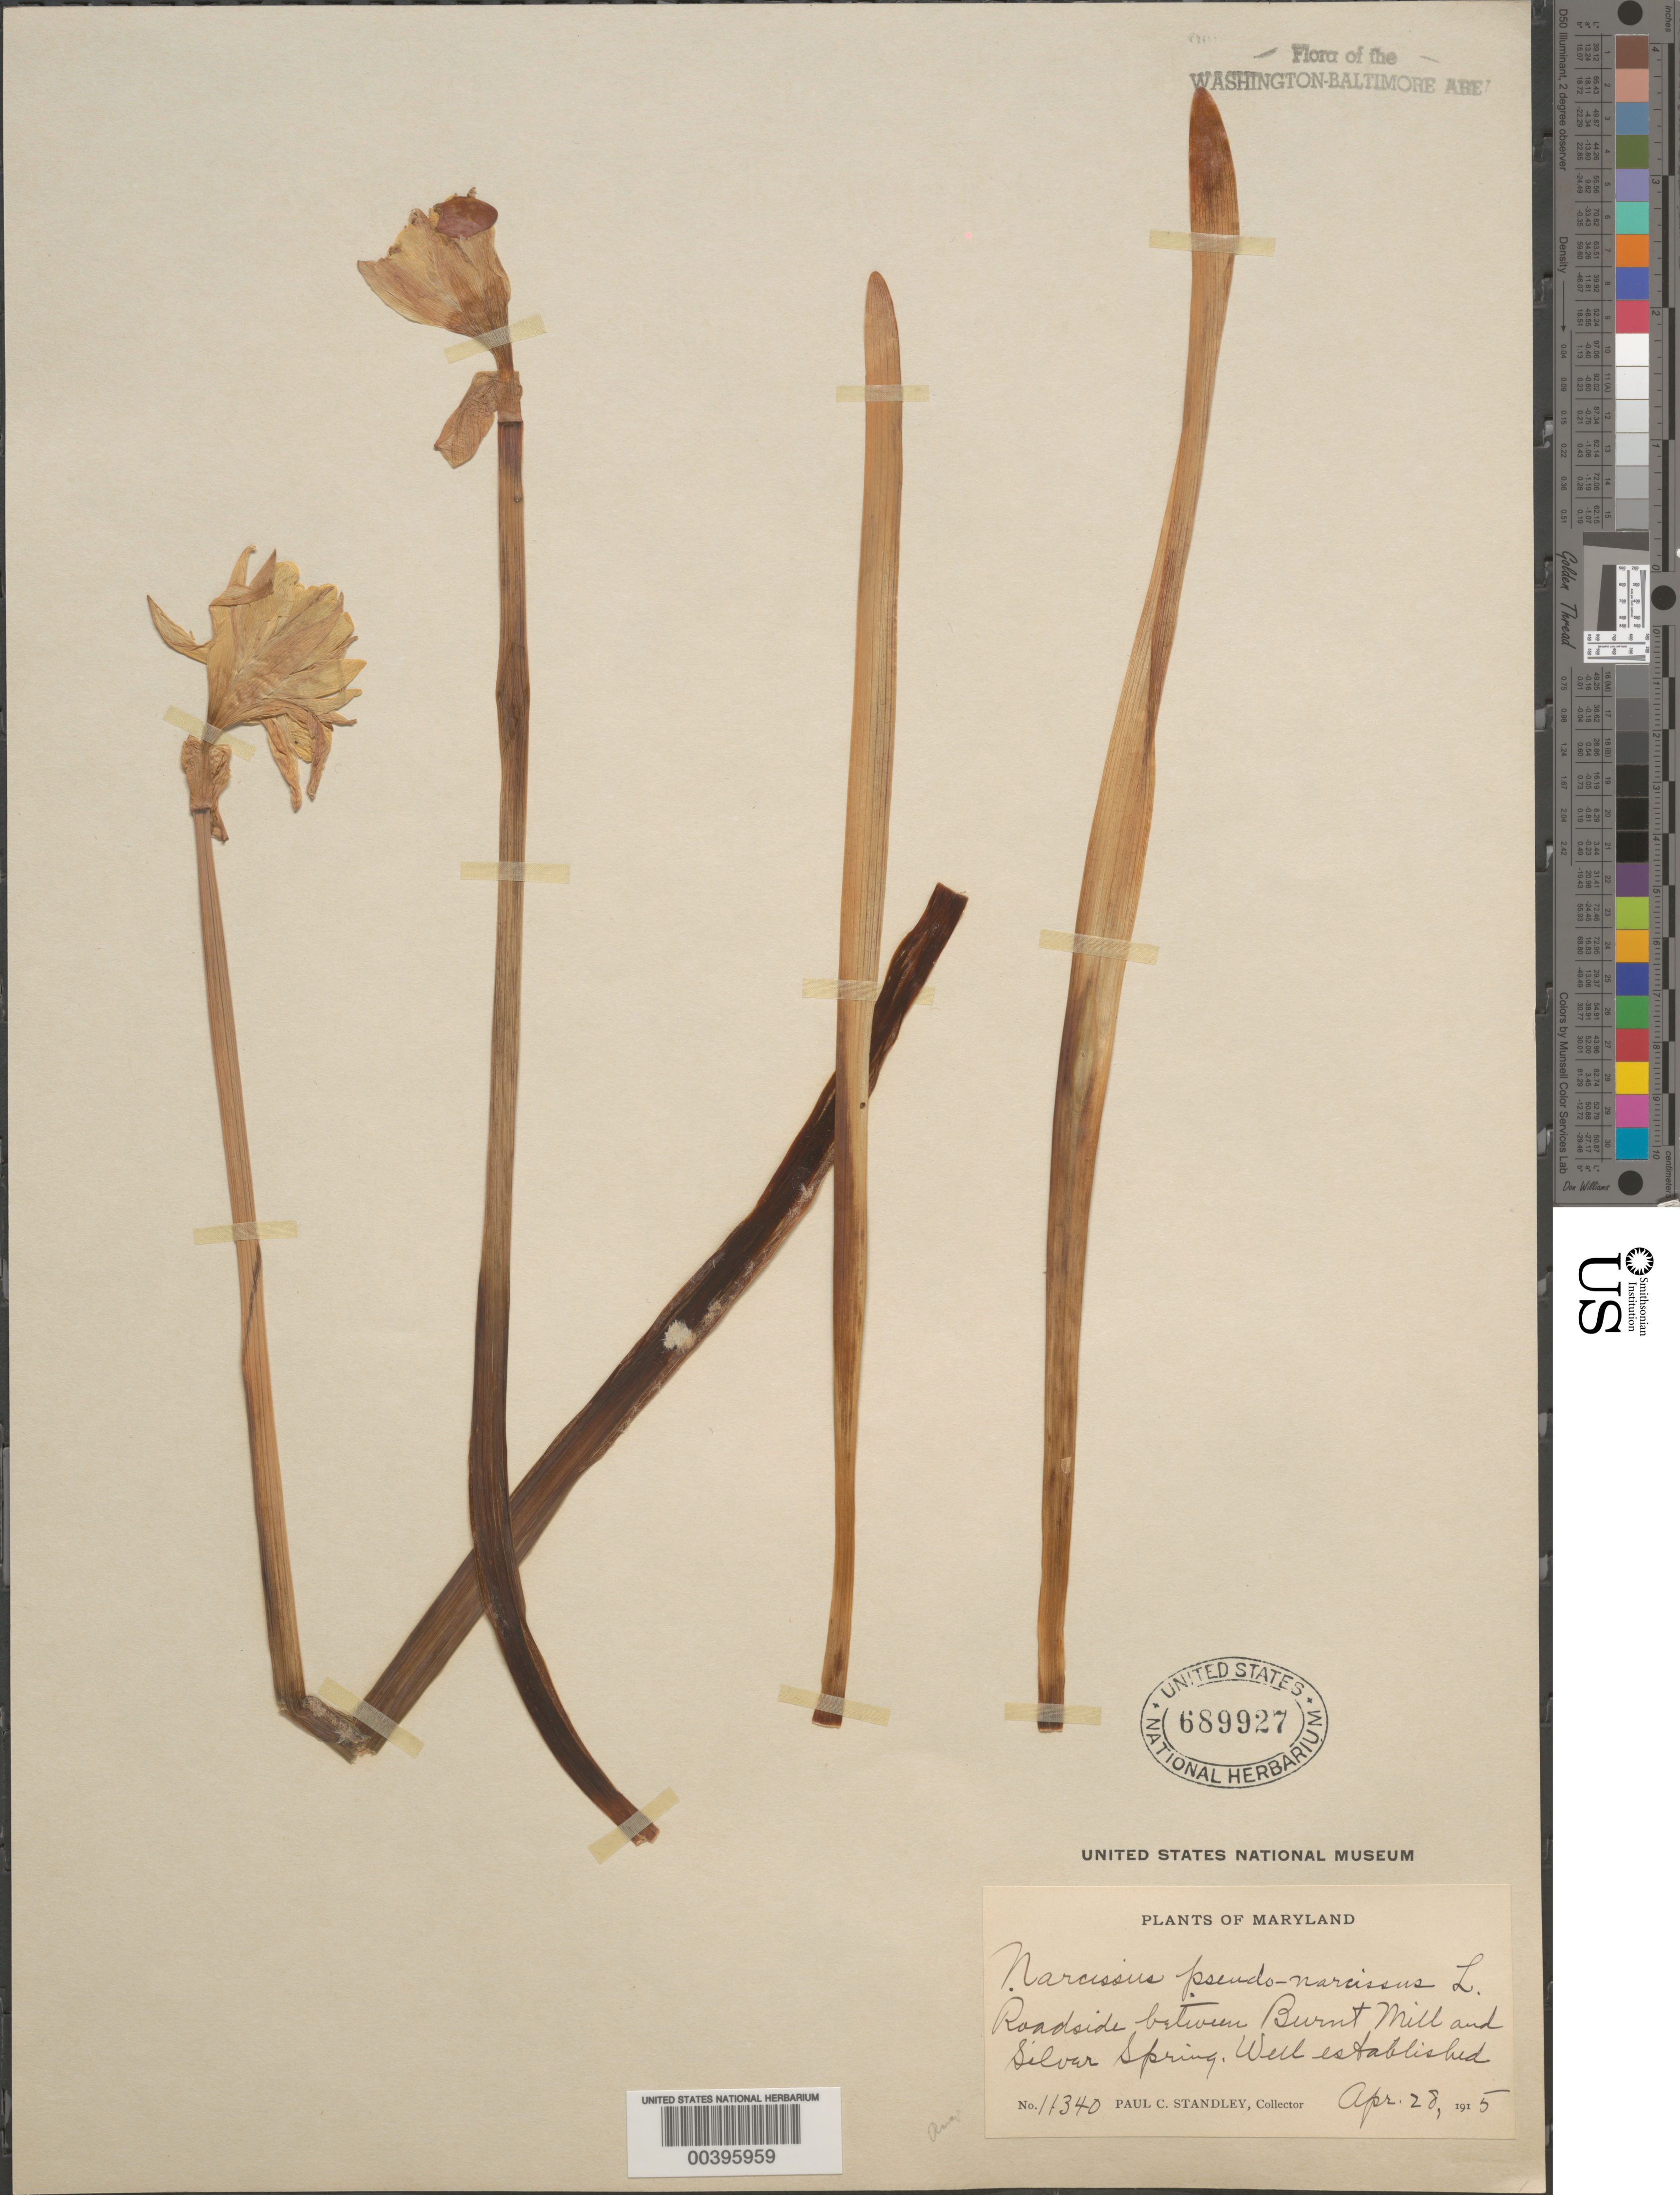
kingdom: Plantae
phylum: Tracheophyta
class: Liliopsida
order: Asparagales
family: Amaryllidaceae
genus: Narcissus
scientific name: Narcissus pseudonarcissus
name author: L.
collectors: P. C. Standley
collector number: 11340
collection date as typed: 28 Apr 1915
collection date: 1915-04-28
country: United States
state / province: Maryland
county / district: Montgomery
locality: Roadside between Burnt Mill and Silver Spring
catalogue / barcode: US 689927